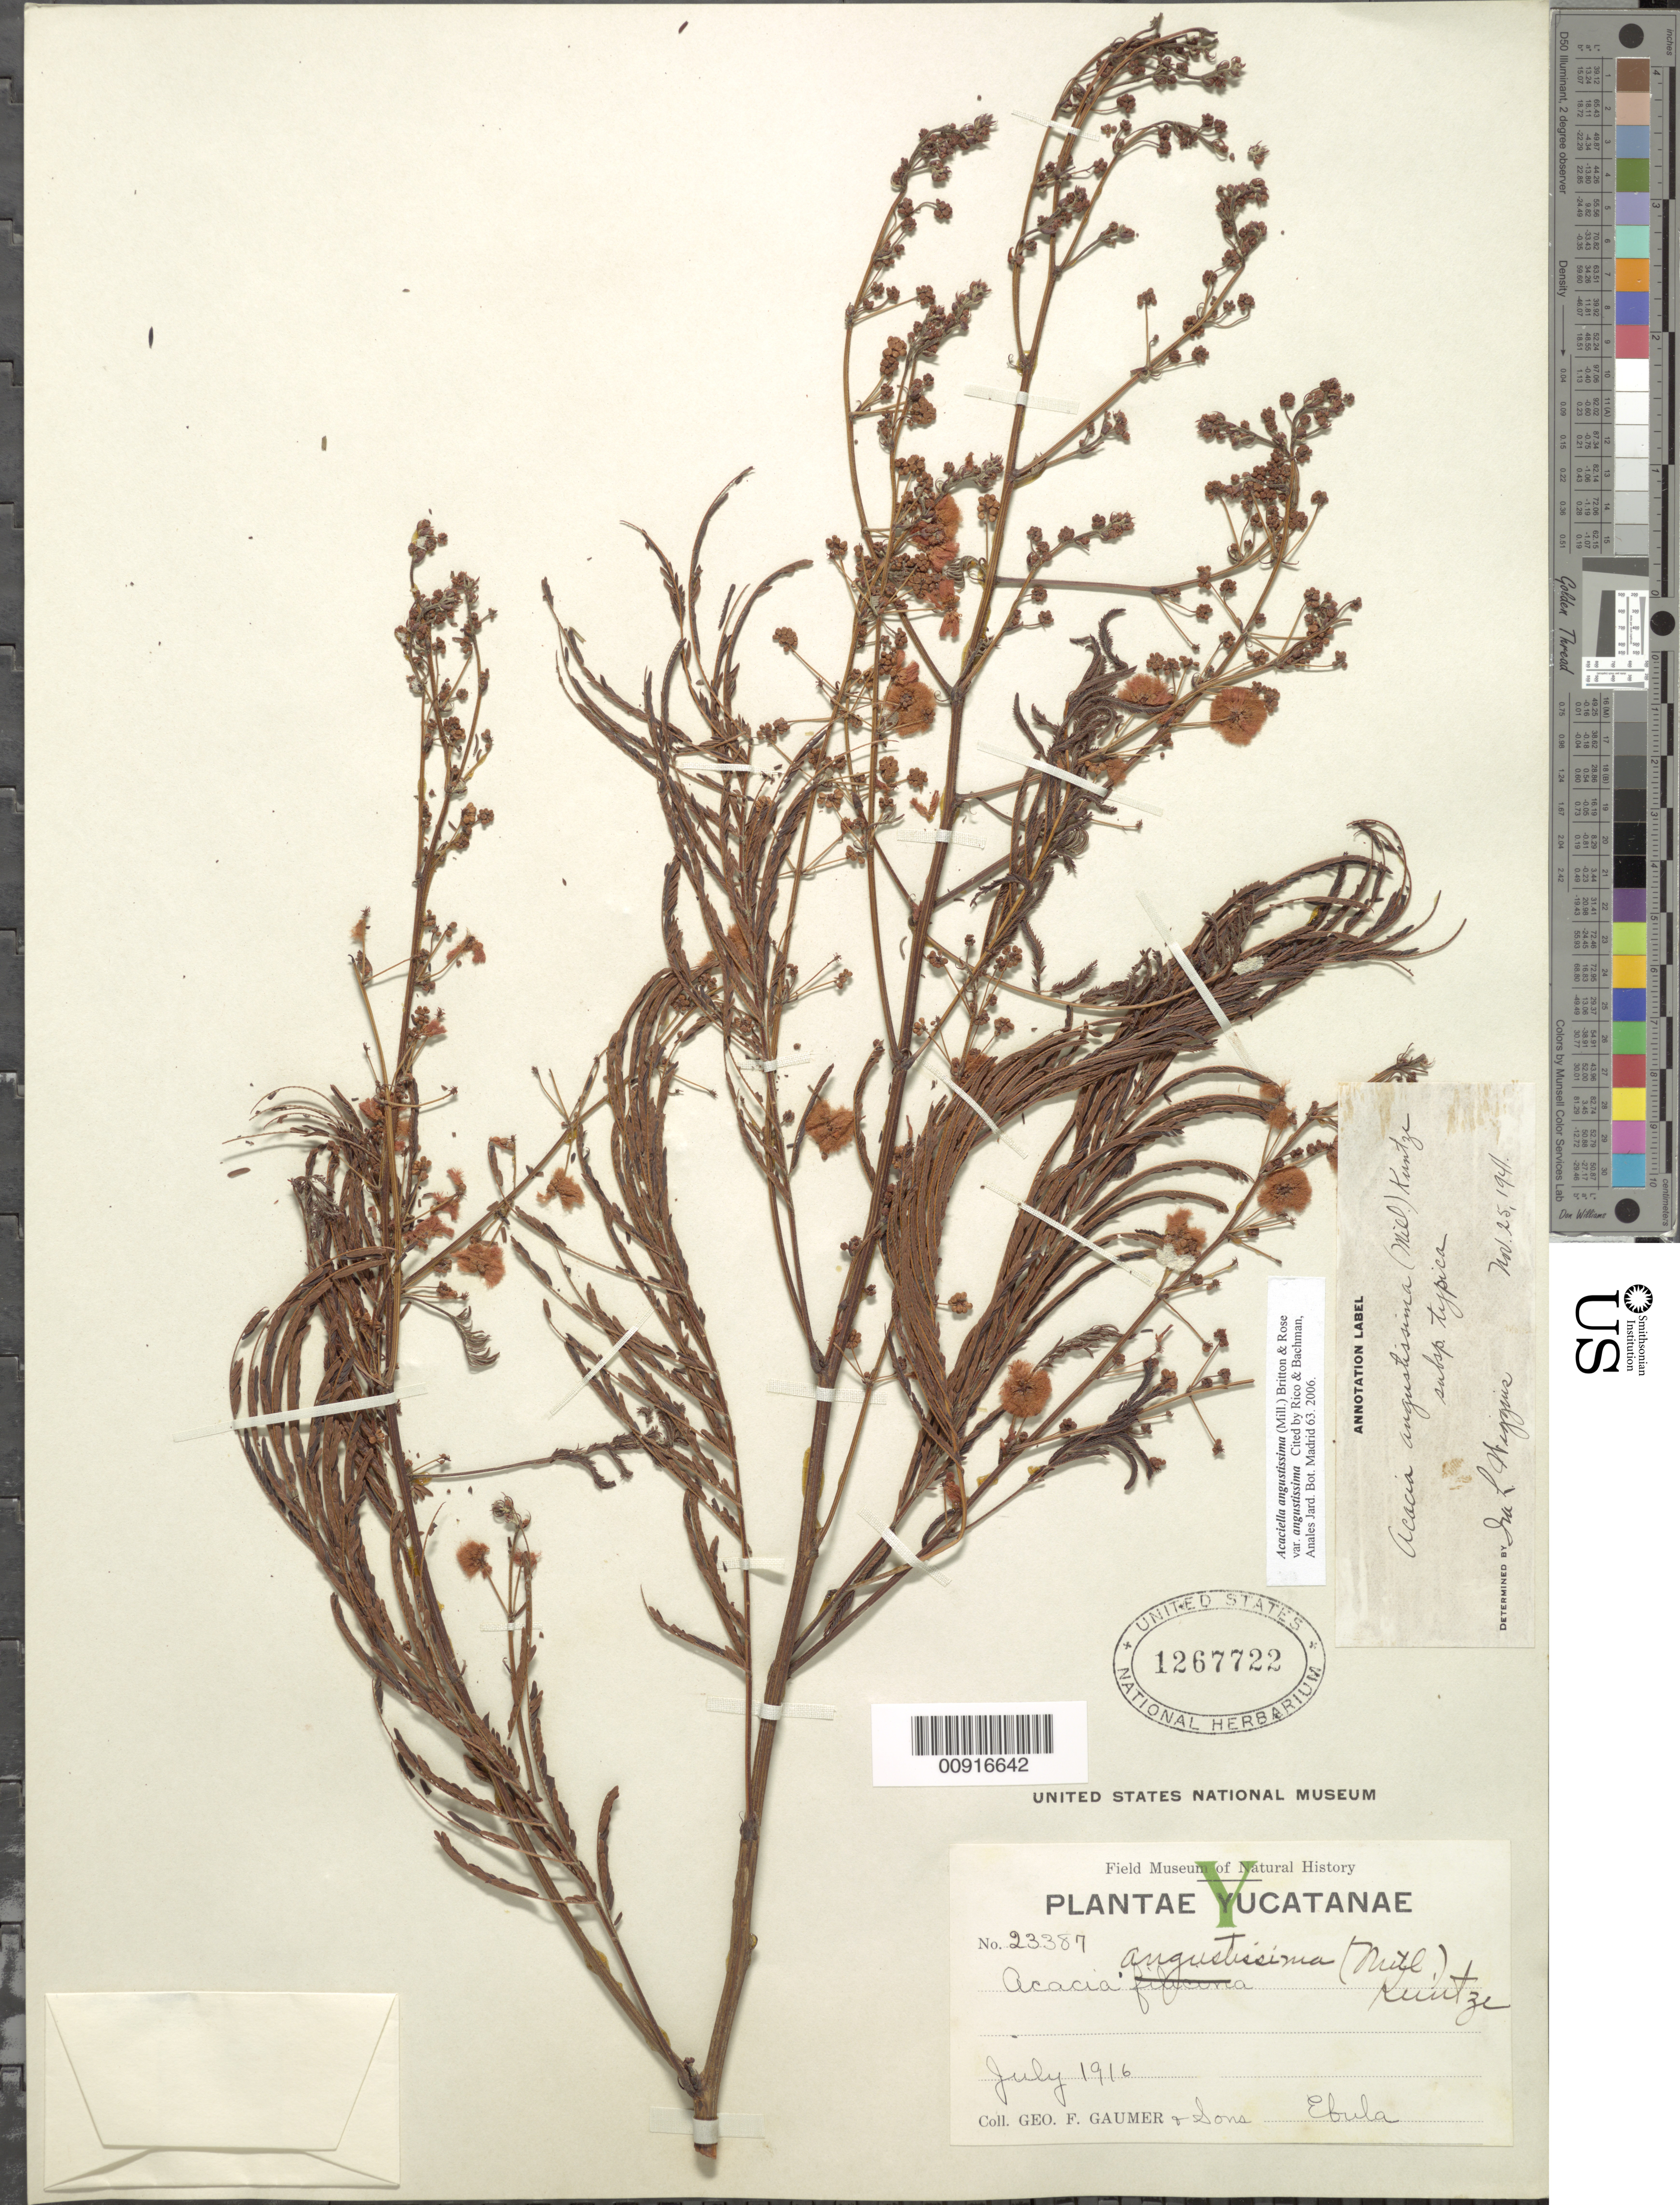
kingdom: Plantae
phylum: Tracheophyta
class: Magnoliopsida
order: Fabales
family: Fabaceae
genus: Acaciella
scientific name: Acaciella angustissima var. angustissima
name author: (Mill.) Britton & Rose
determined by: Rico, L.; Bachman, --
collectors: G. F. Gaumer & et al.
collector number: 23387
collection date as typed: Jul 1916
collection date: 1916-07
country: Mexico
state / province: Yucatán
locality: Ebula.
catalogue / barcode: US 1267722